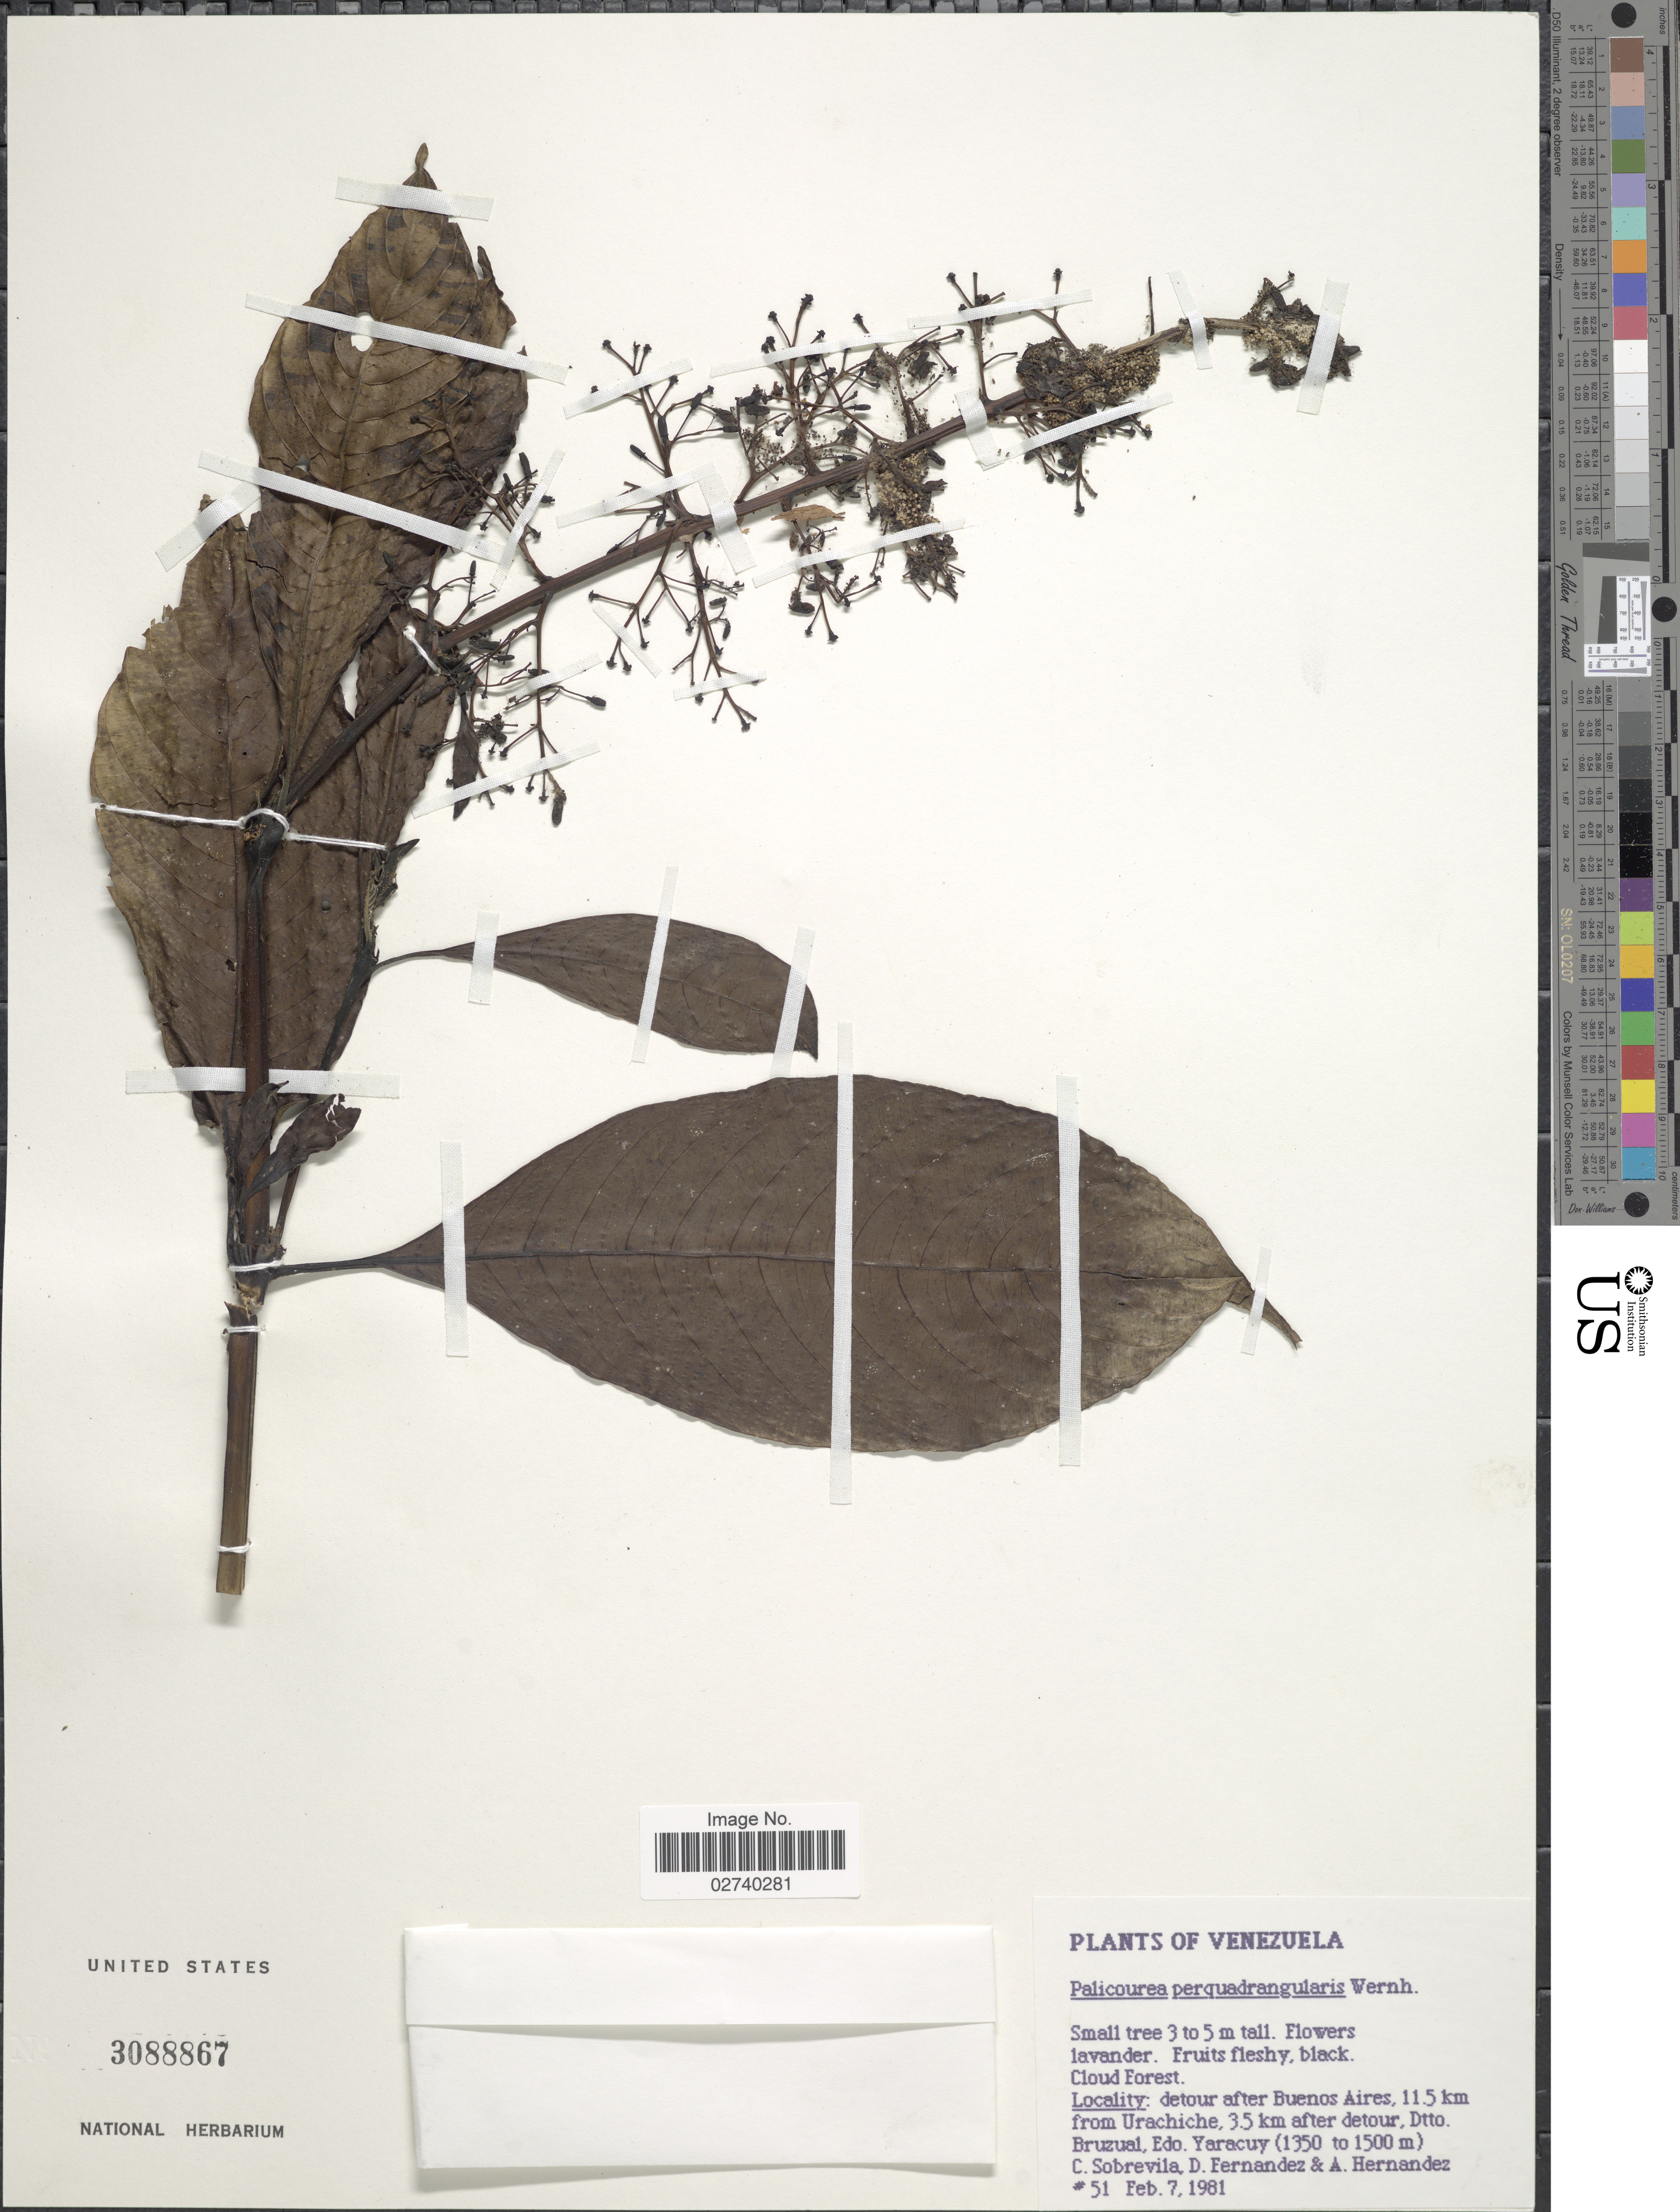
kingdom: Plantae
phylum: Tracheophyta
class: Magnoliopsida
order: Gentianales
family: Rubiaceae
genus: Palicourea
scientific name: Palicourea perquadrangularis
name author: Wernham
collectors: C. Sobrevila, D. Fernandez & A. Hernandez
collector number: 51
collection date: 1981-02-07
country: Venezuela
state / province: Yaracuy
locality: Detour after Buenos Aires, 11.5 km from Urachiche, 3.5 km after detour, Dtto. Bruzual.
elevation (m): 1350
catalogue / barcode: US 3088867